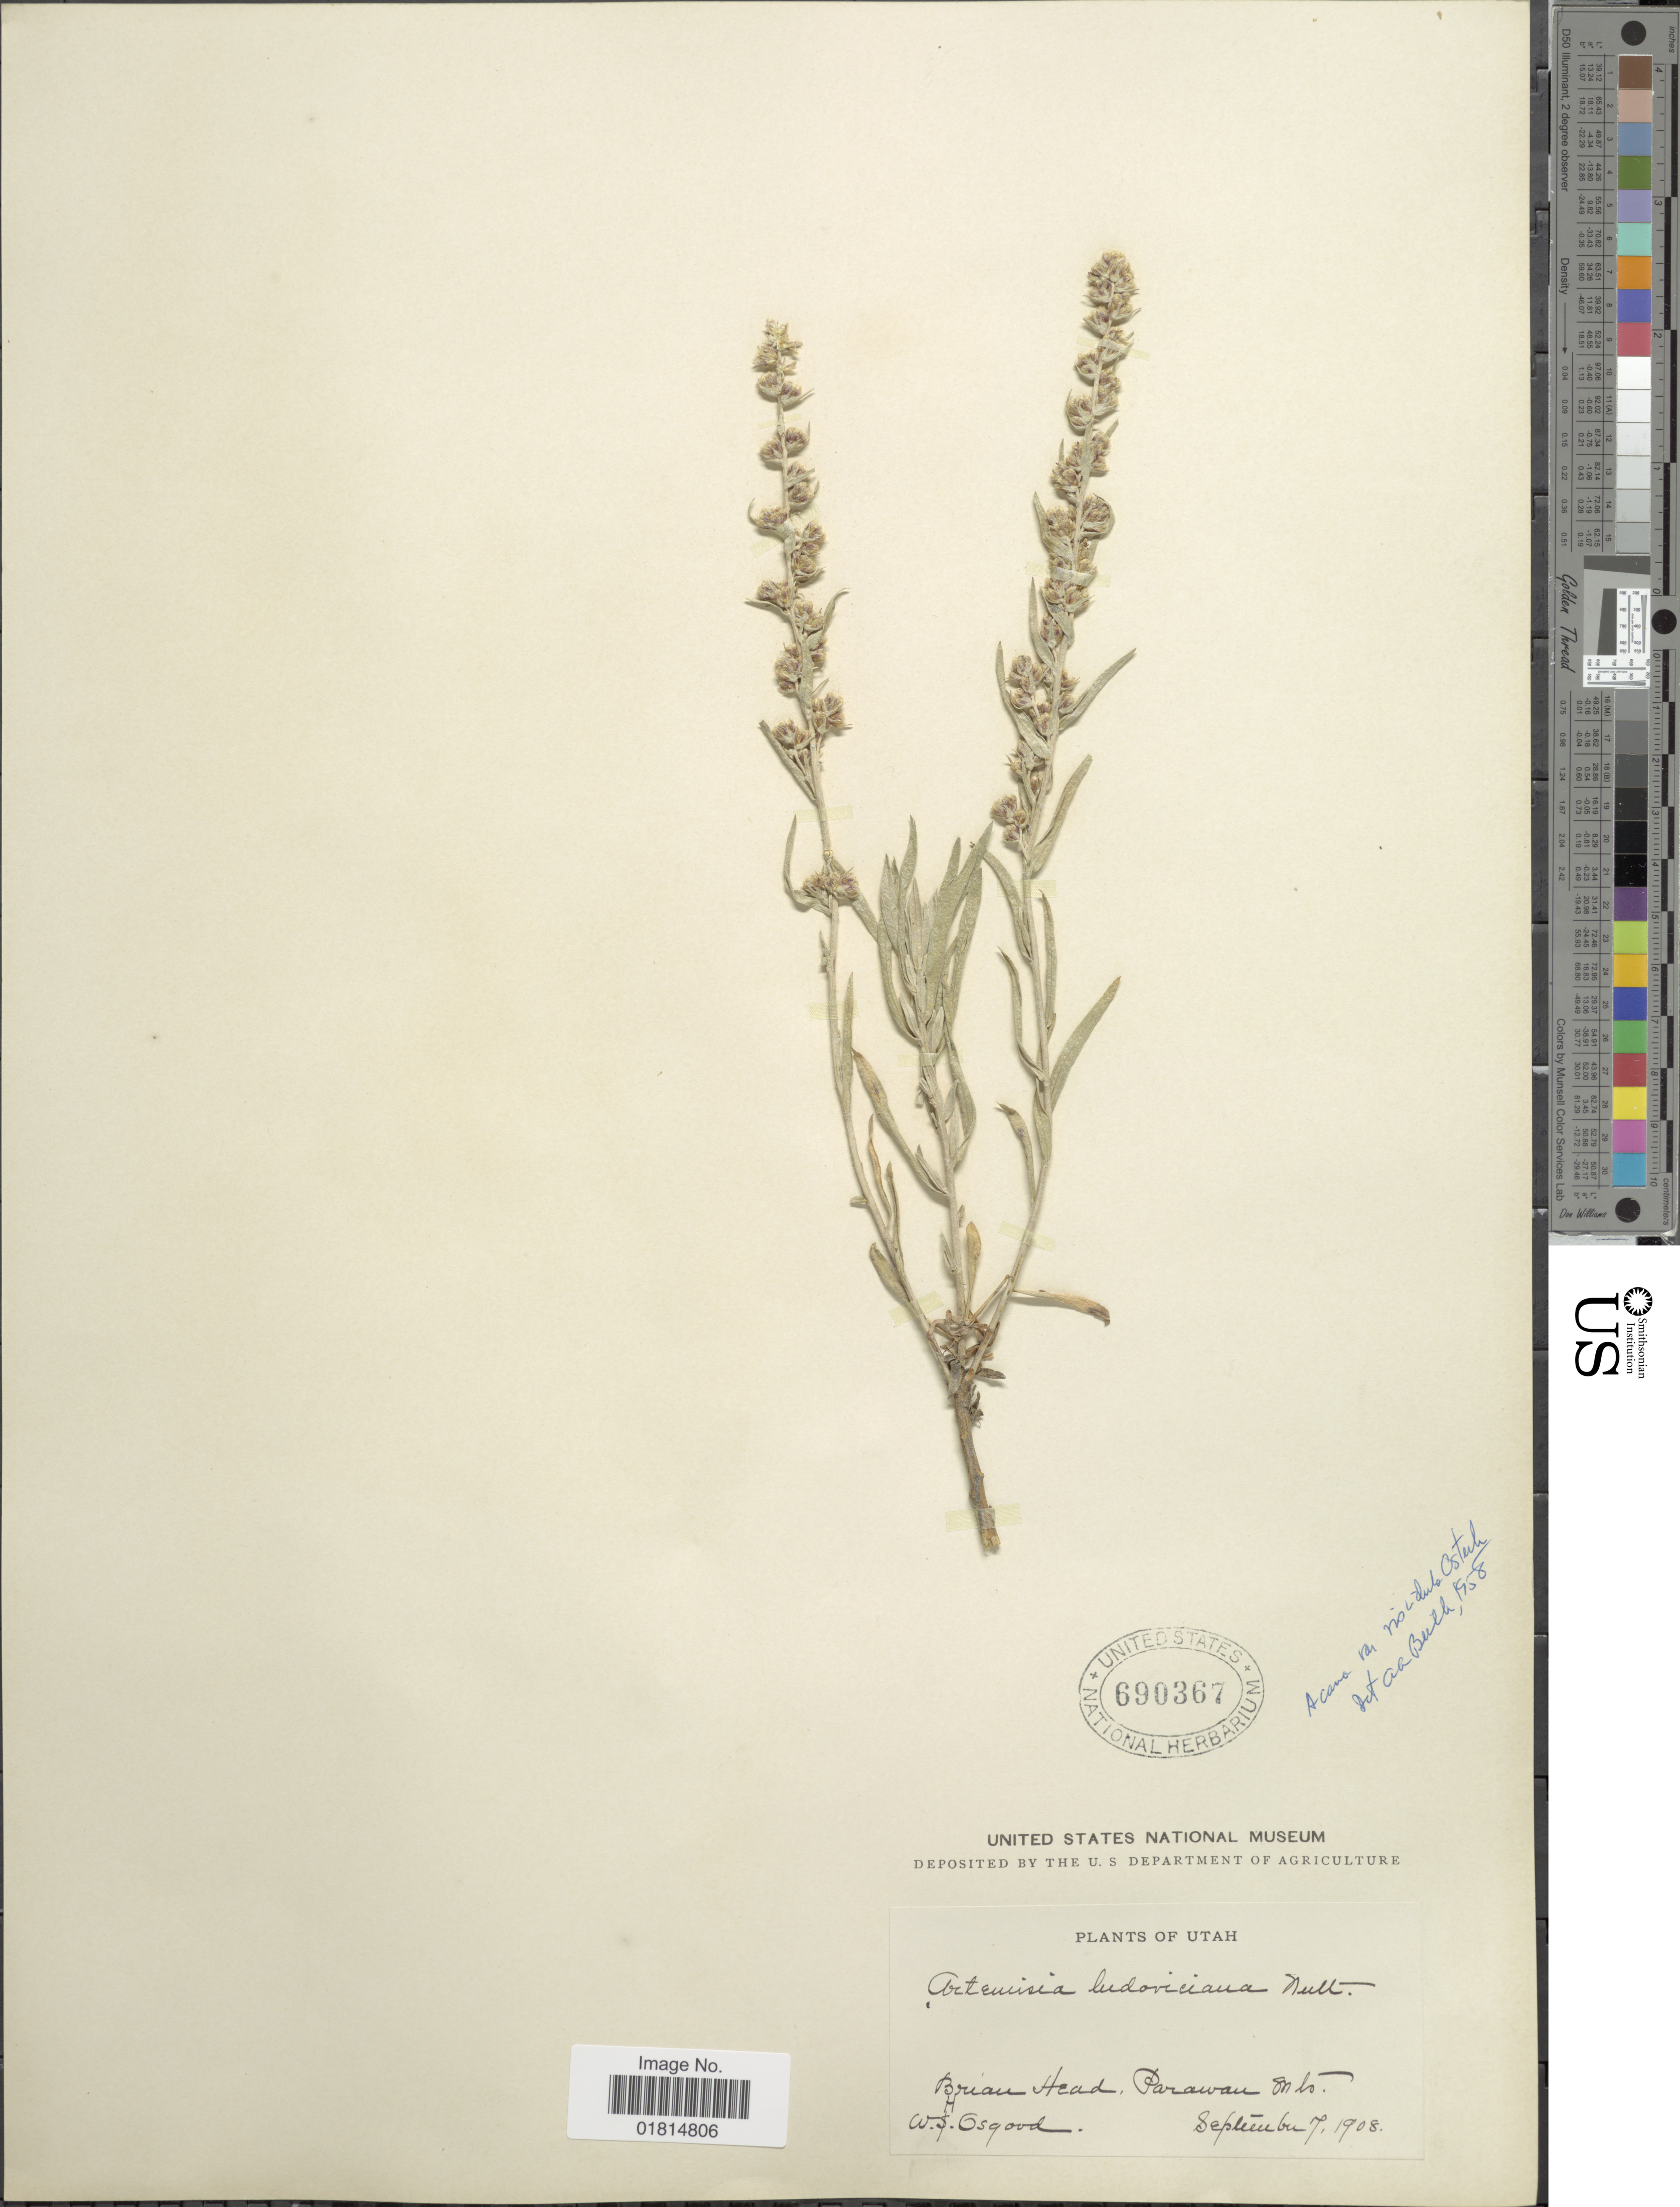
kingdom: Plantae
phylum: Tracheophyta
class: Magnoliopsida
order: Asterales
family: Asteraceae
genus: Artemisia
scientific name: Artemisia cana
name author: Pursh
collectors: W. Osgood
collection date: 1908-09-07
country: United States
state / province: Utah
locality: Brian Head, Parawan Mts.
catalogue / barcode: US 690367